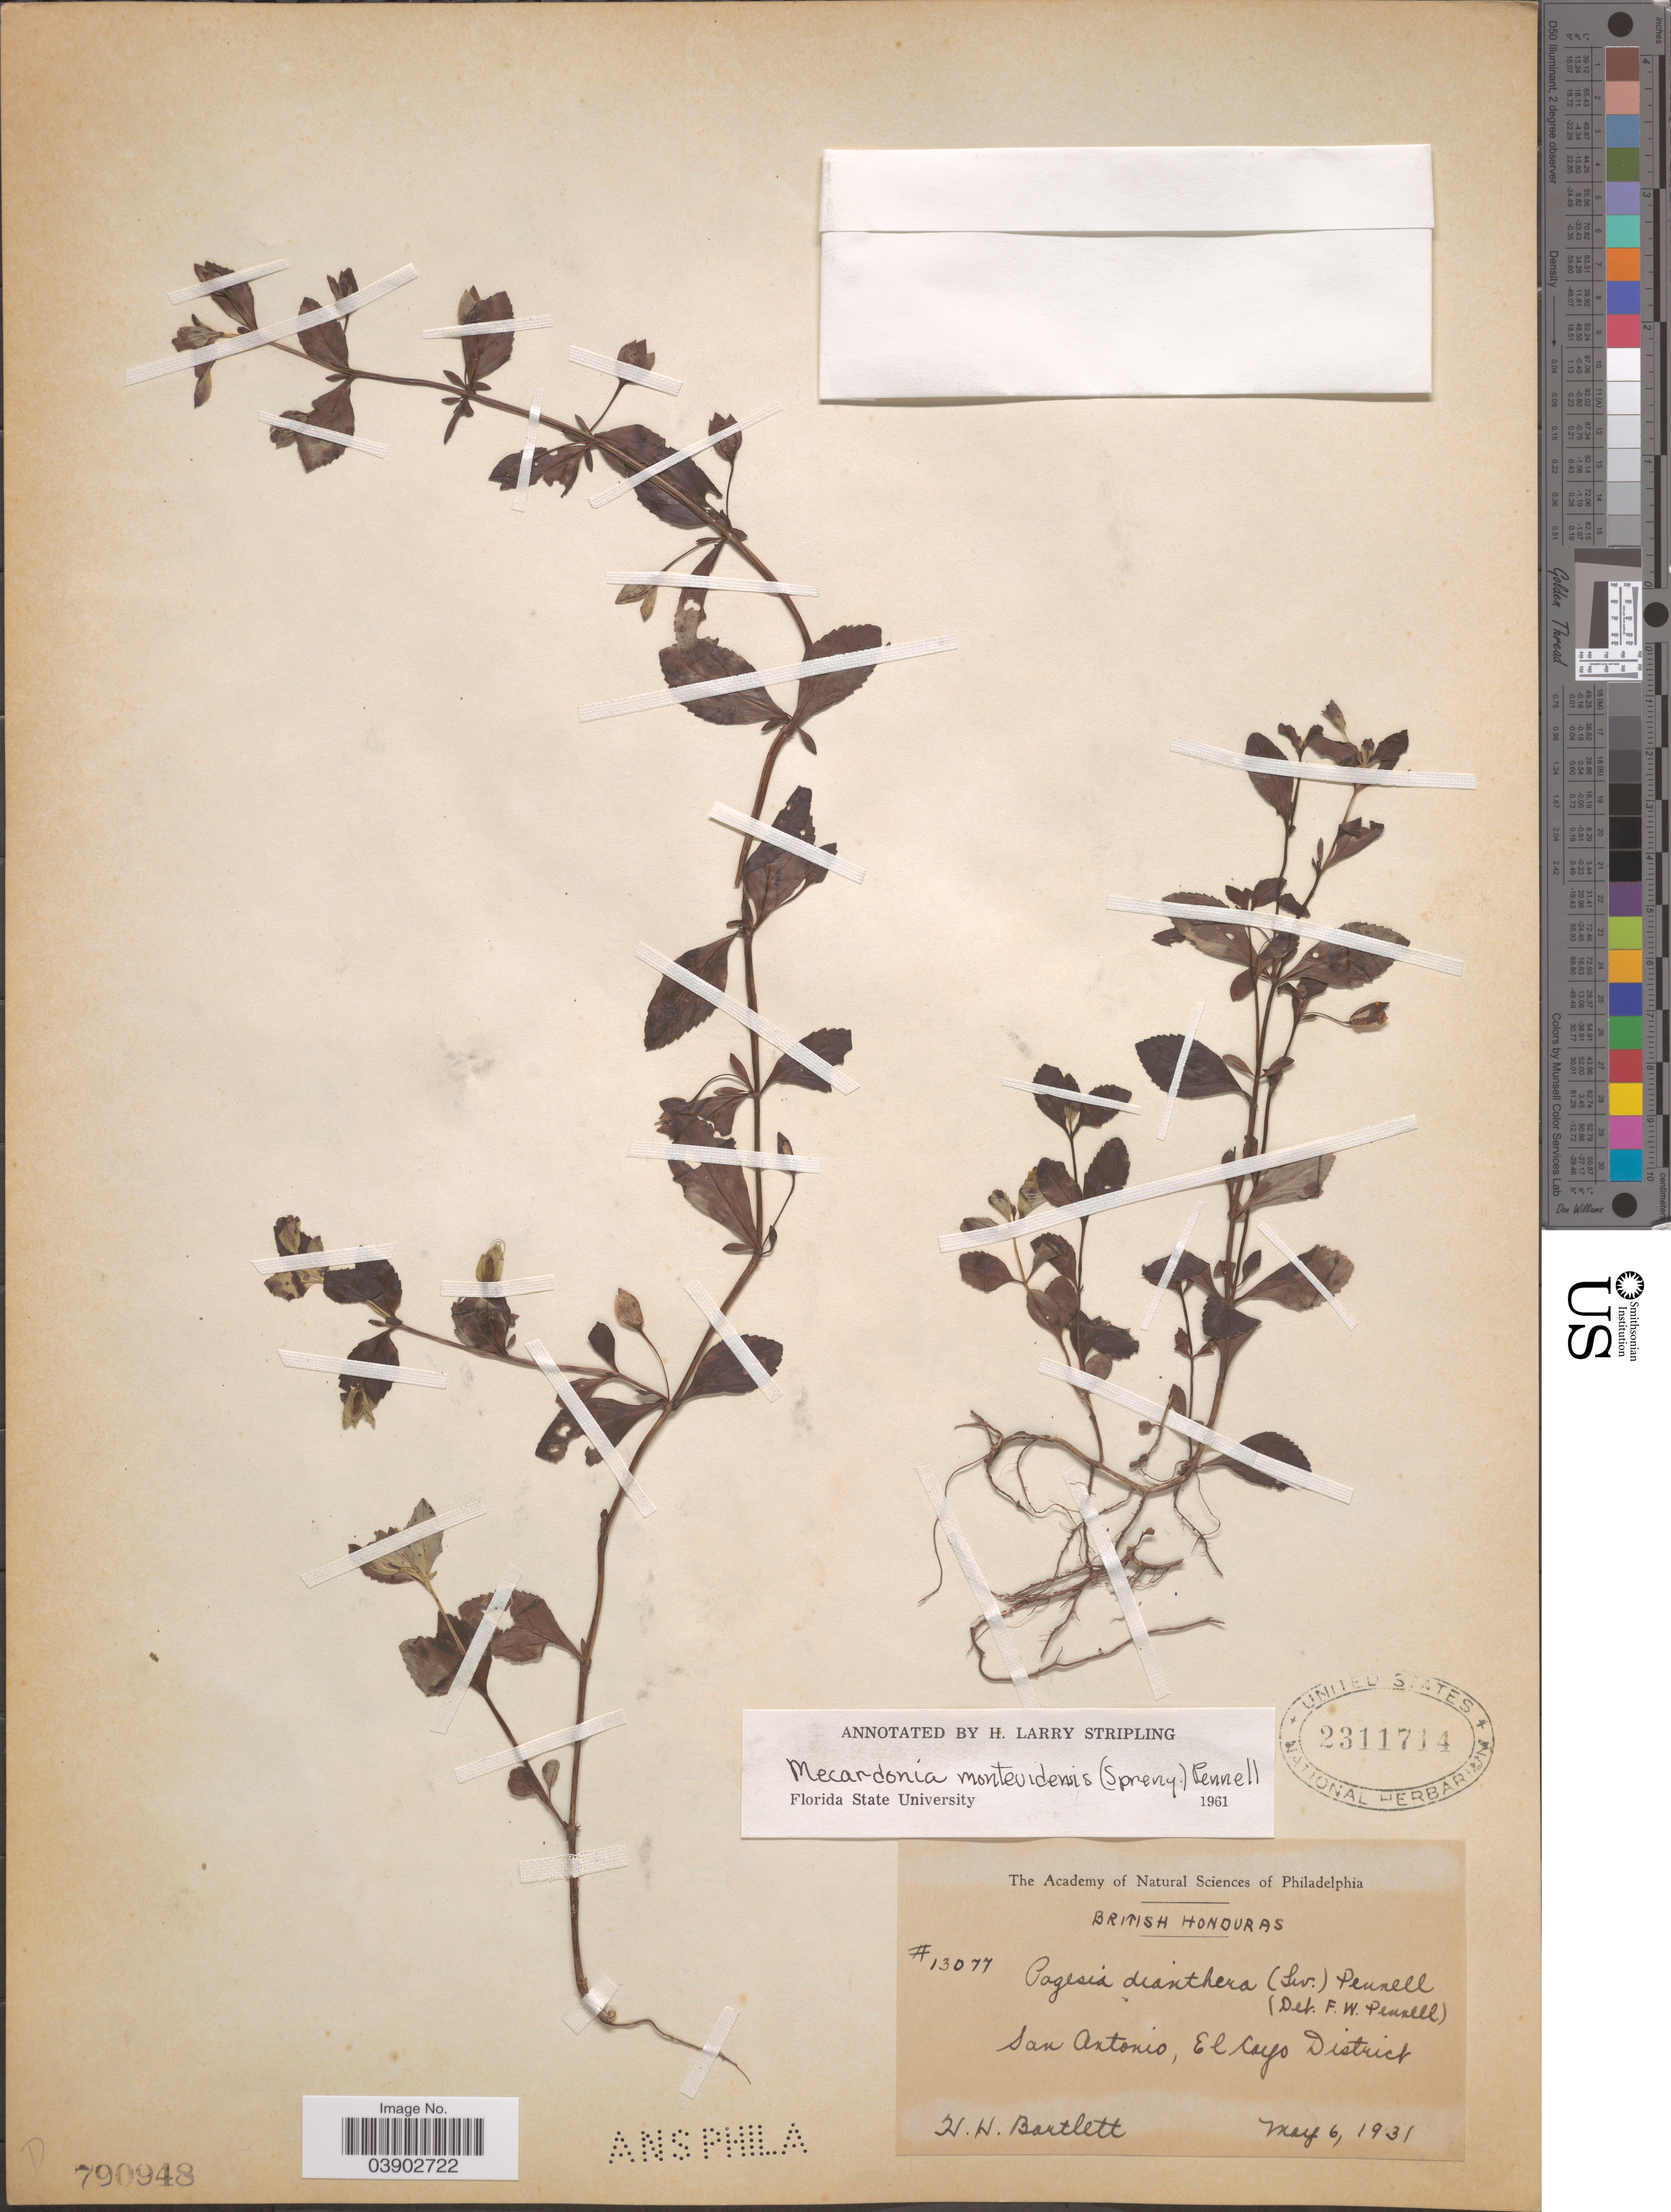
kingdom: Plantae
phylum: Tracheophyta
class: Magnoliopsida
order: Lamiales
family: Plantaginaceae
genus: Mecardonia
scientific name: Mecardonia procumbens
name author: (Mill.) Small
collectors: H. H. Bartlett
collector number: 13077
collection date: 1931-05-06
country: Belize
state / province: Cayo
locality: British Honduras. San Antonio, El Cayo District.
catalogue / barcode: US 2311714